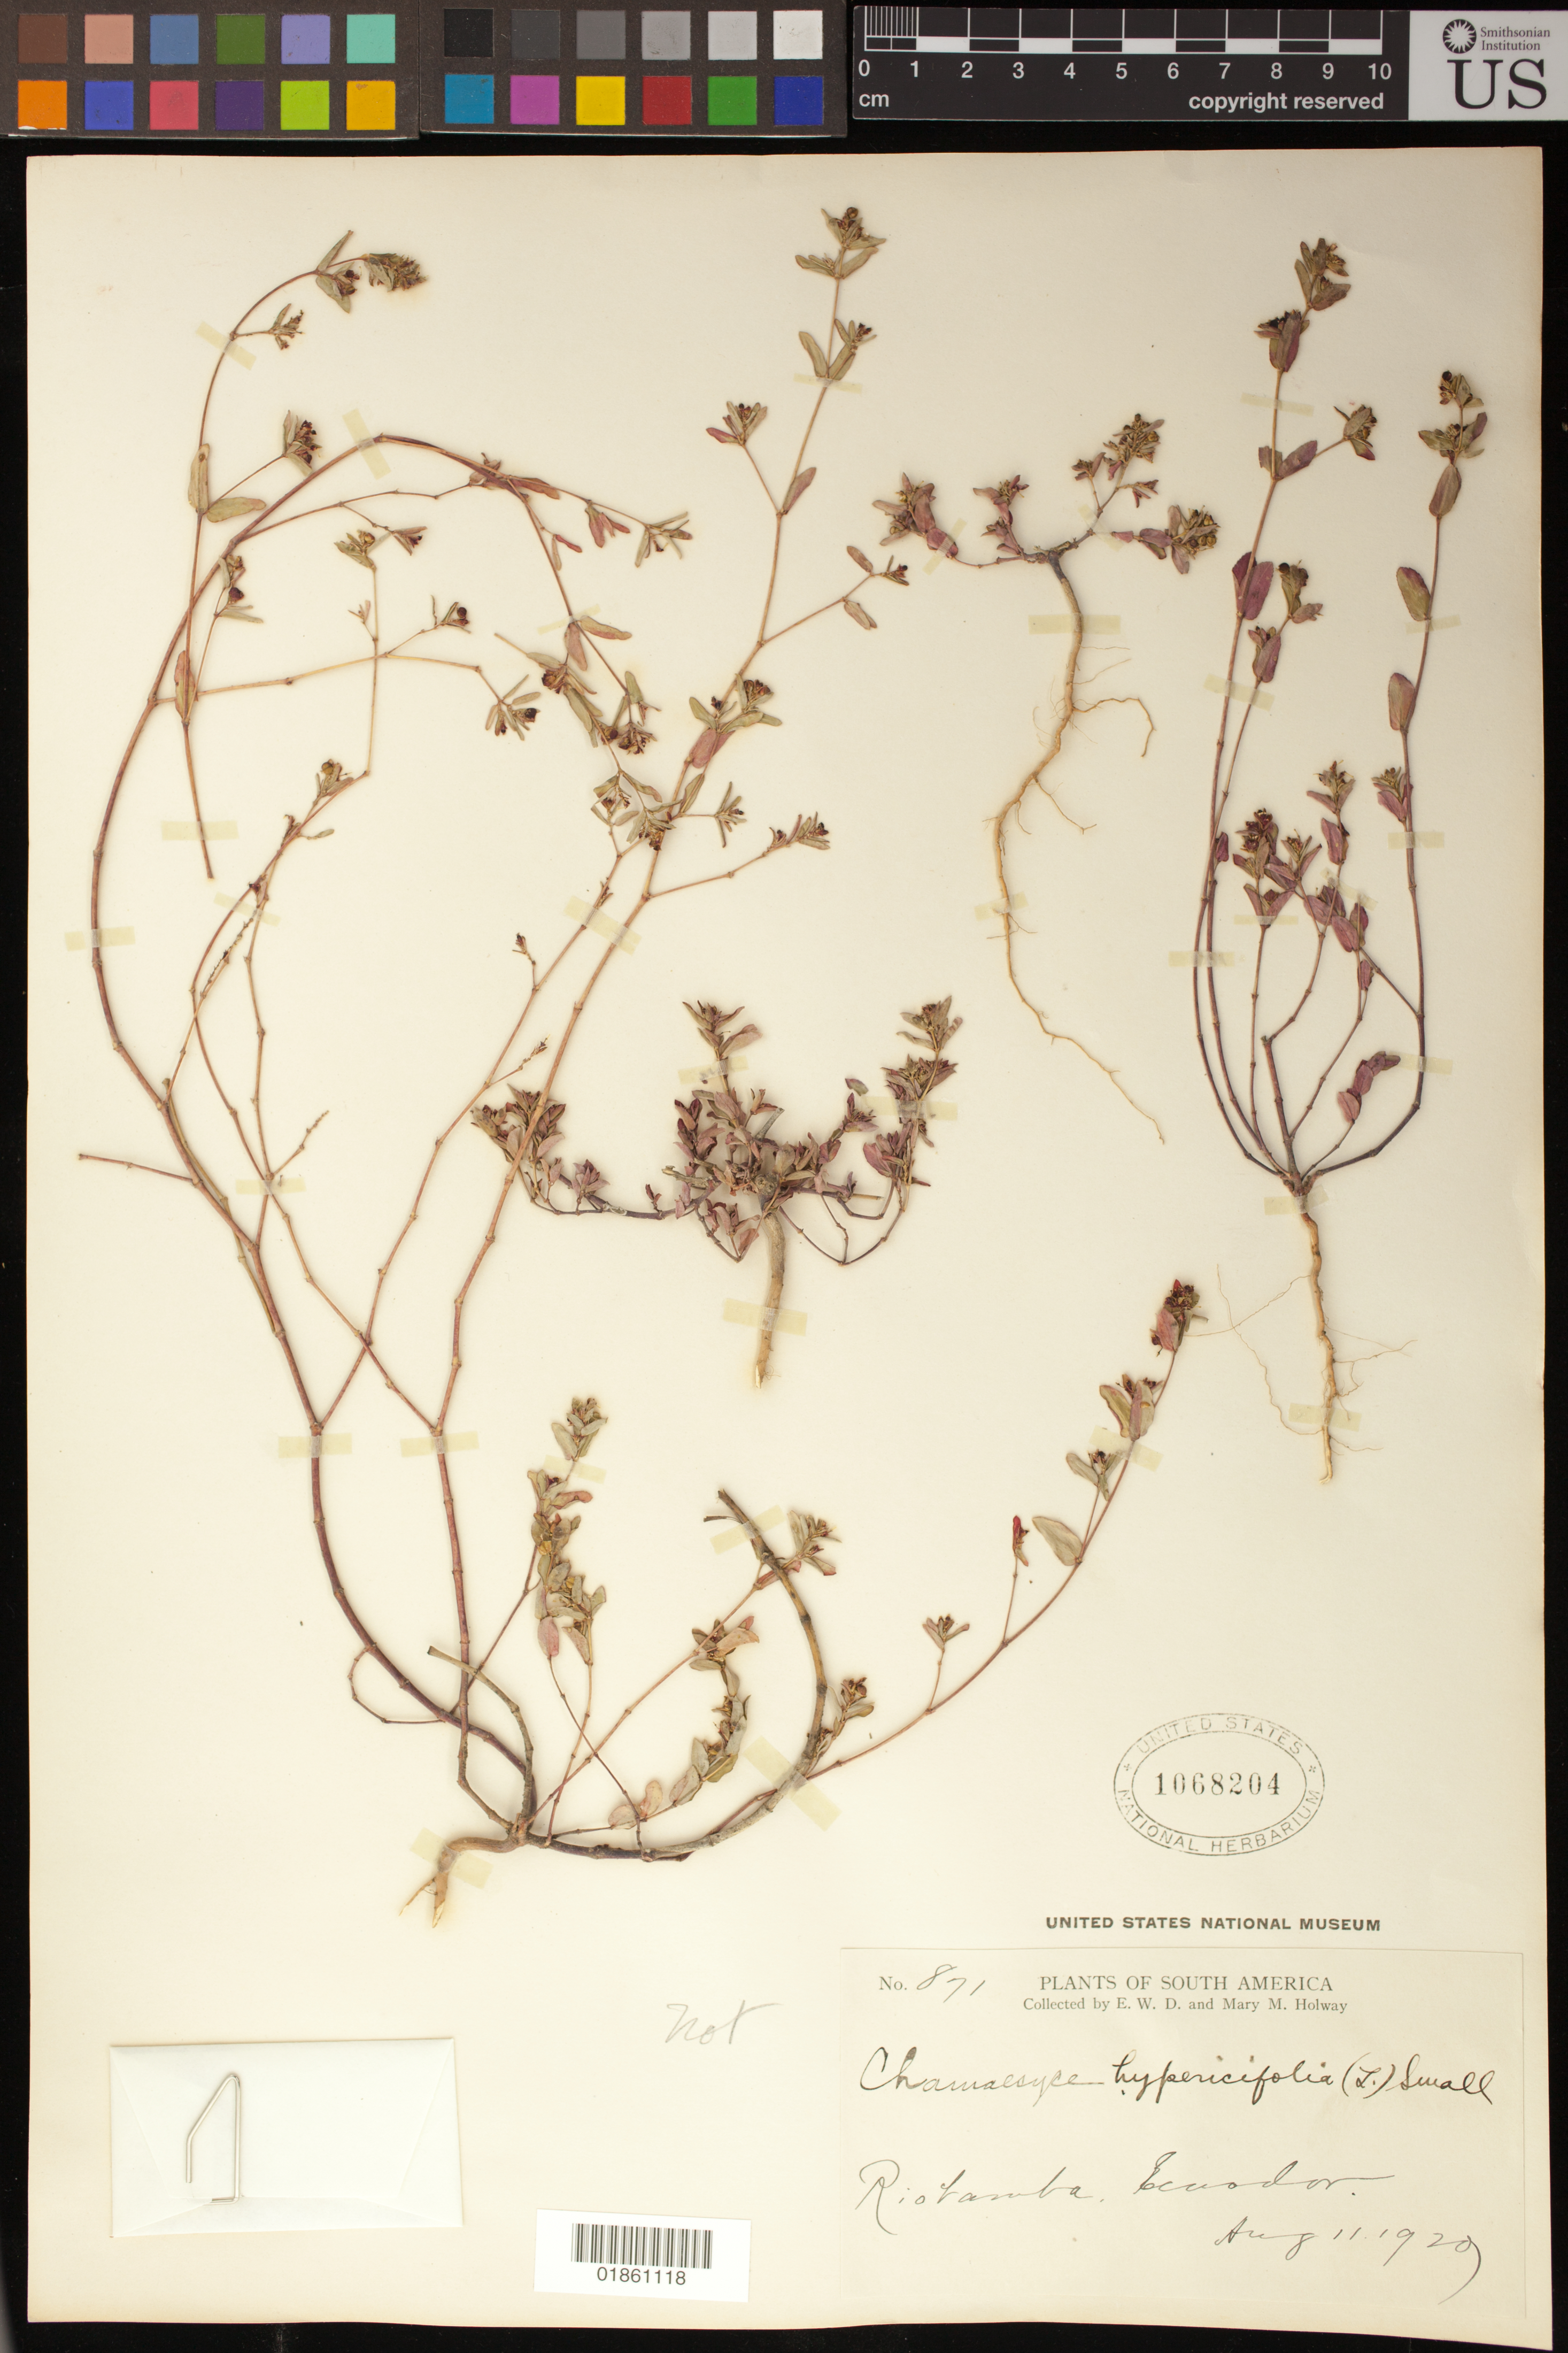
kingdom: Plantae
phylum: Tracheophyta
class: Magnoliopsida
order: Malpighiales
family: Euphorbiaceae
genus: Euphorbia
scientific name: Euphorbia hyssopifolia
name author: L.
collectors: E. W. D. Holway & M. M. Holway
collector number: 871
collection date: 1920-08-11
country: Ecuador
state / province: Chimborazo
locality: Riobamba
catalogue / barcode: US 1068204